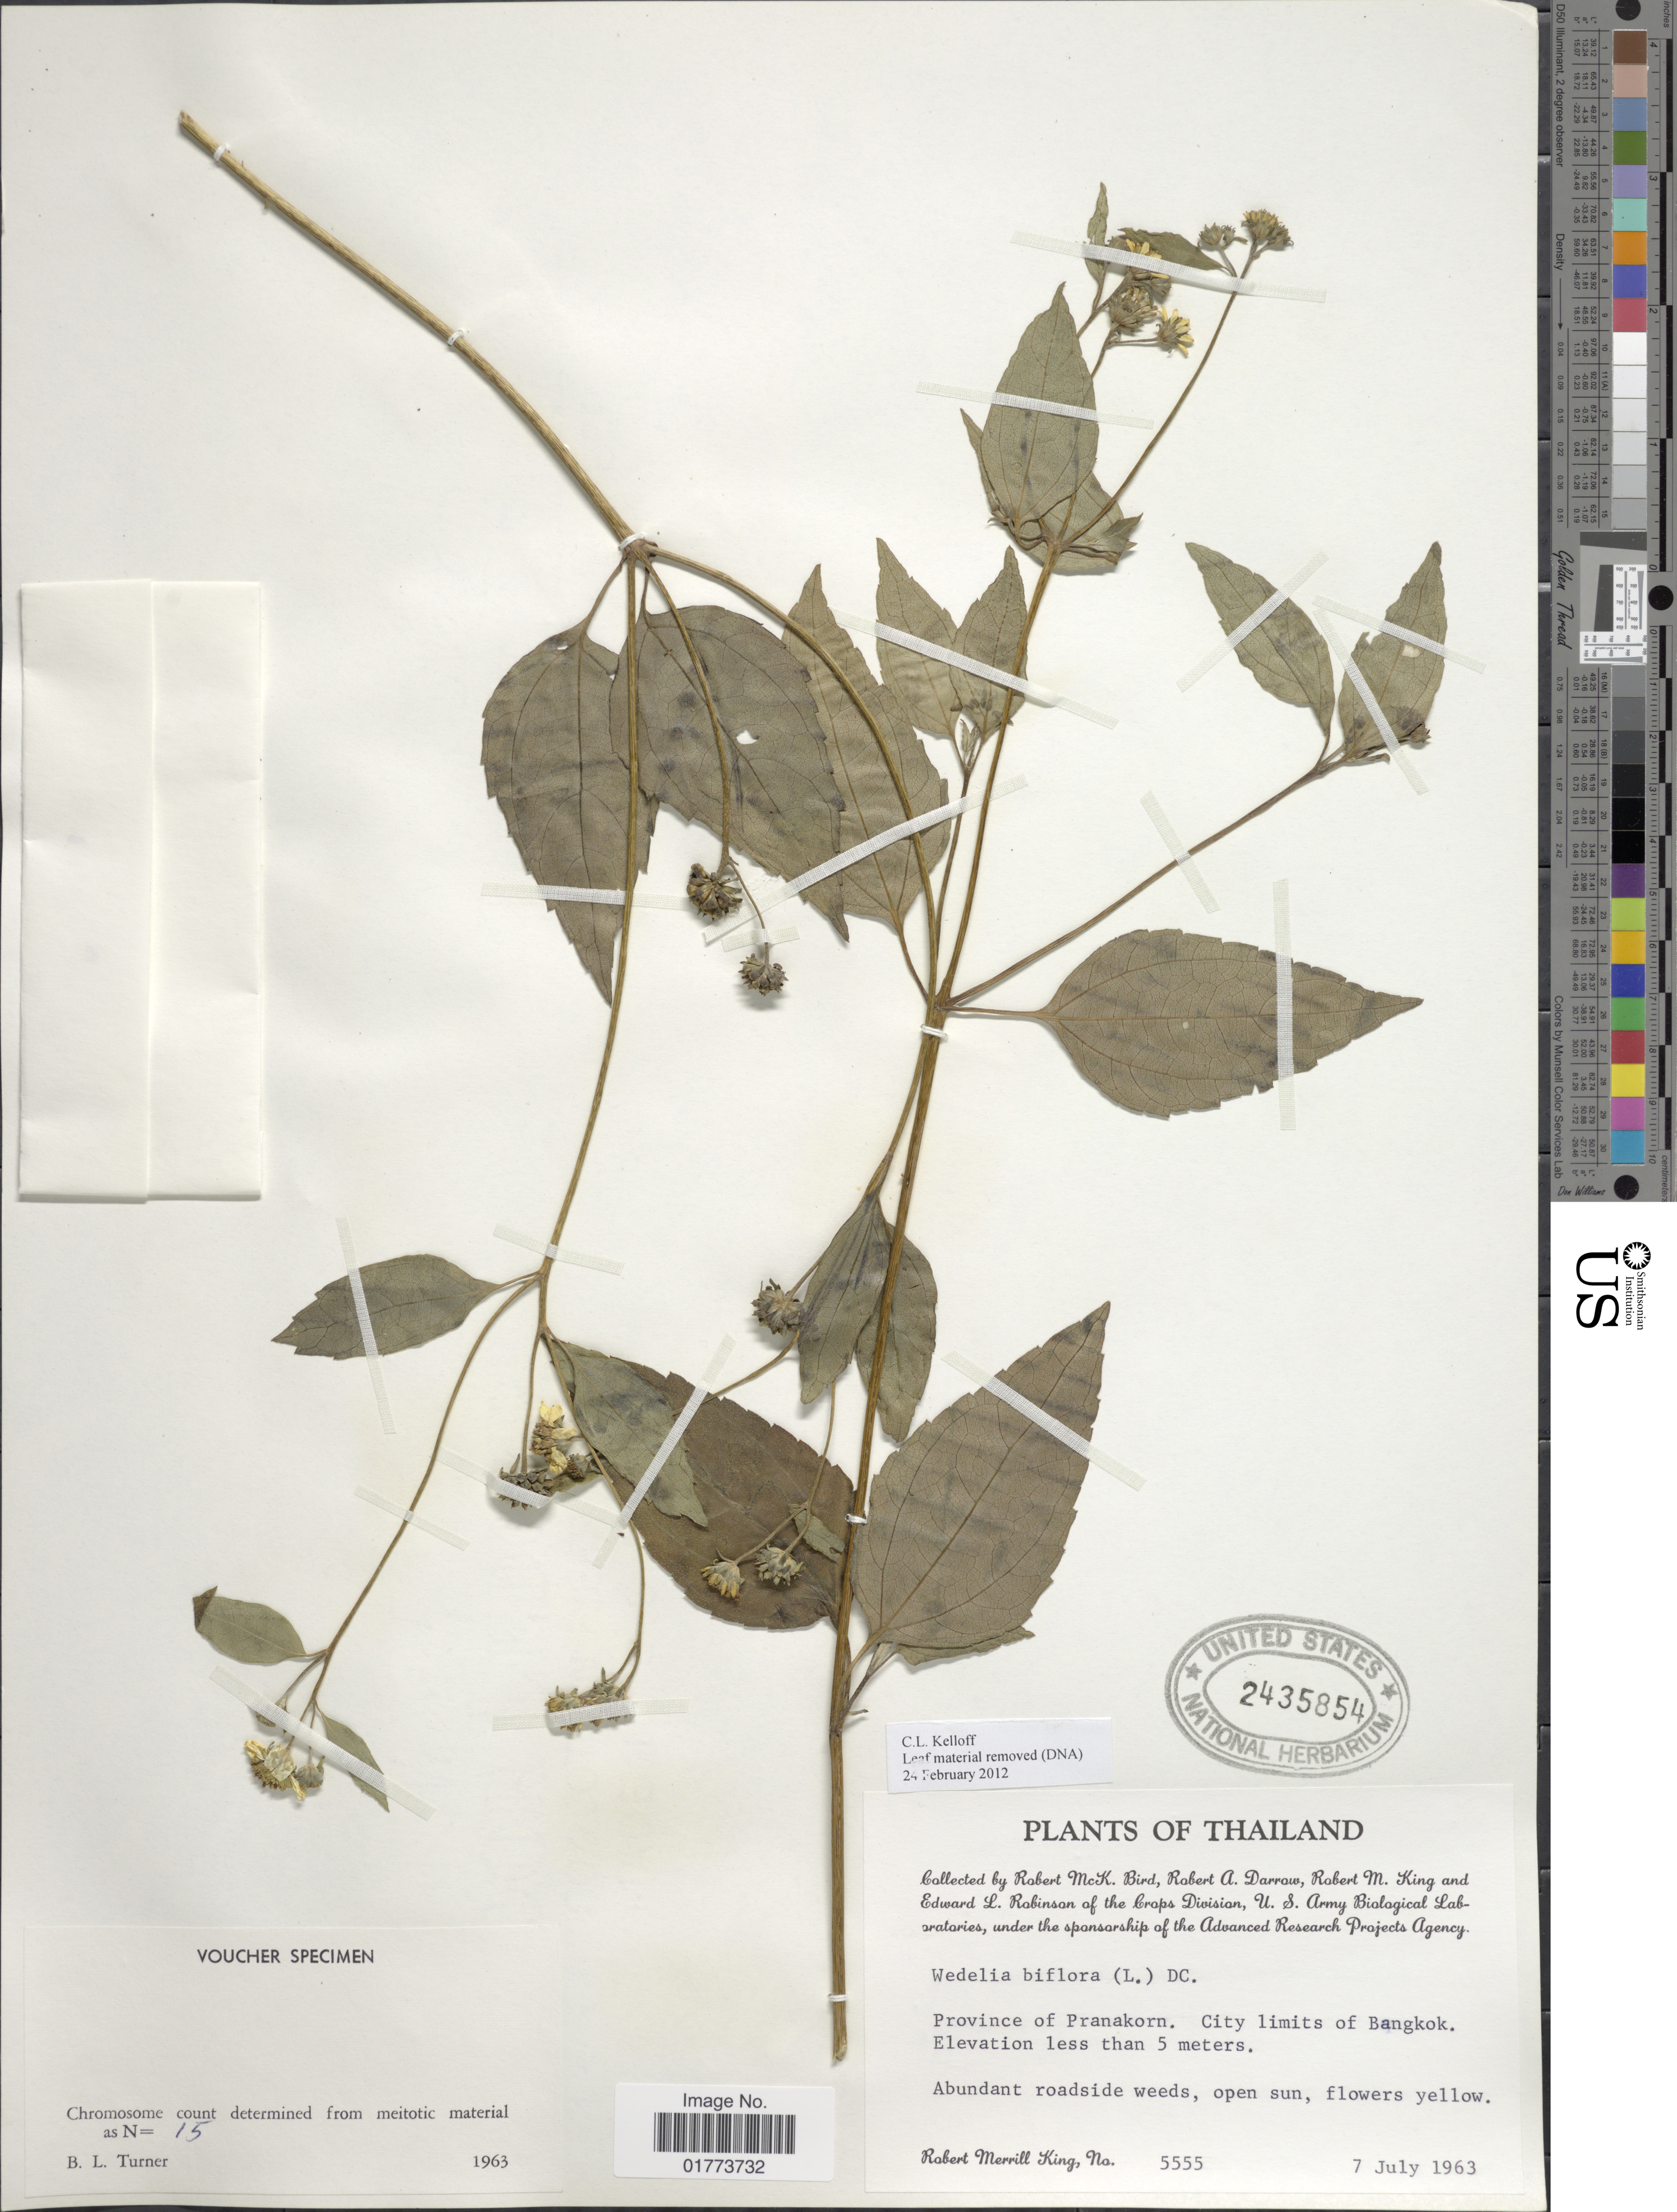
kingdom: Plantae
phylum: Tracheophyta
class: Magnoliopsida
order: Asterales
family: Asteraceae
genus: Wollastonia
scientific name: Wollastonia biflora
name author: (L.) DC.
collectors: R. M. Bird, R. A. Darrow, R. M. King & E. L. Robinson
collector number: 5555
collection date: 1963-07-07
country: Thailand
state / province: Bangkok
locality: Province of Pranakorn. City limits of Bangkok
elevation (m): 5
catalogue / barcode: US 2435854